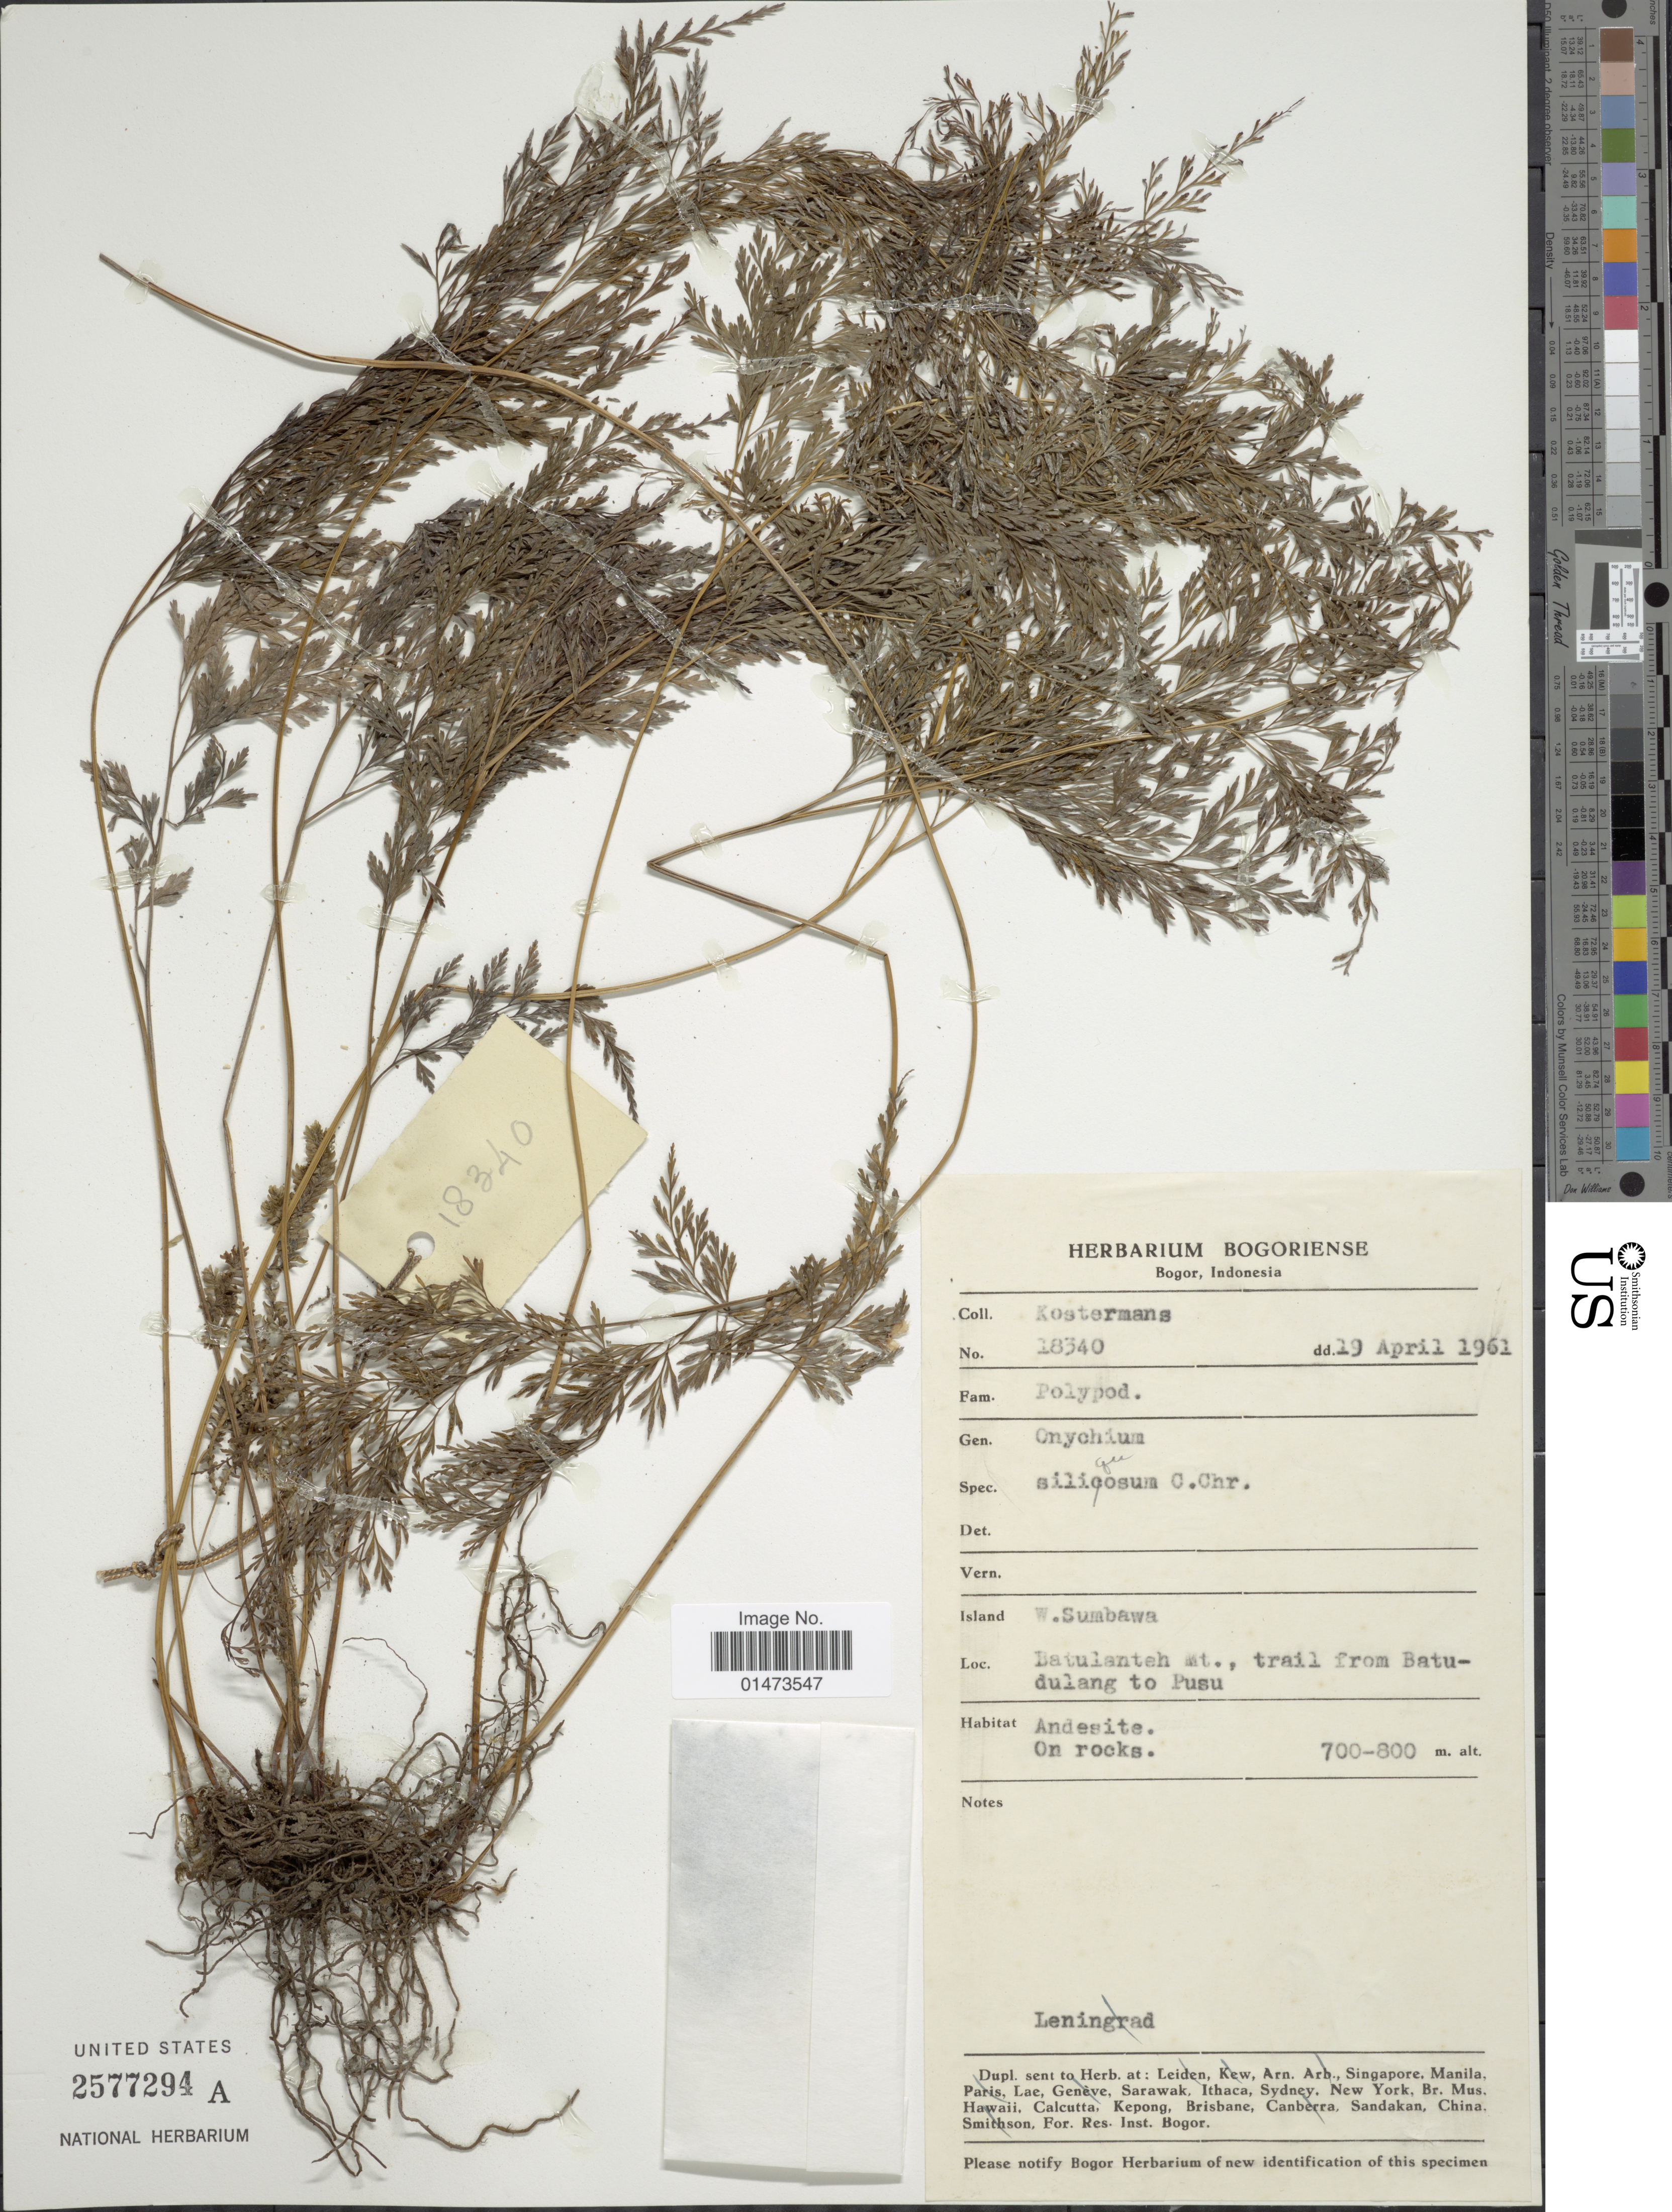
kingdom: Plantae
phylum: Tracheophyta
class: Polypodiopsida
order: Polypodiales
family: Pteridaceae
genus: Onychium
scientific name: Onychium siliculosum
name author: (Desv.) C. Chr.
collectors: Kostermans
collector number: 18340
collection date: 1961-04-19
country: Indonesia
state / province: Nusa Tenggara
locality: W. Sumbawa, Batulanteh Mt., trail from Batuduland to Pusu.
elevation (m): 700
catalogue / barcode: US 2577294A